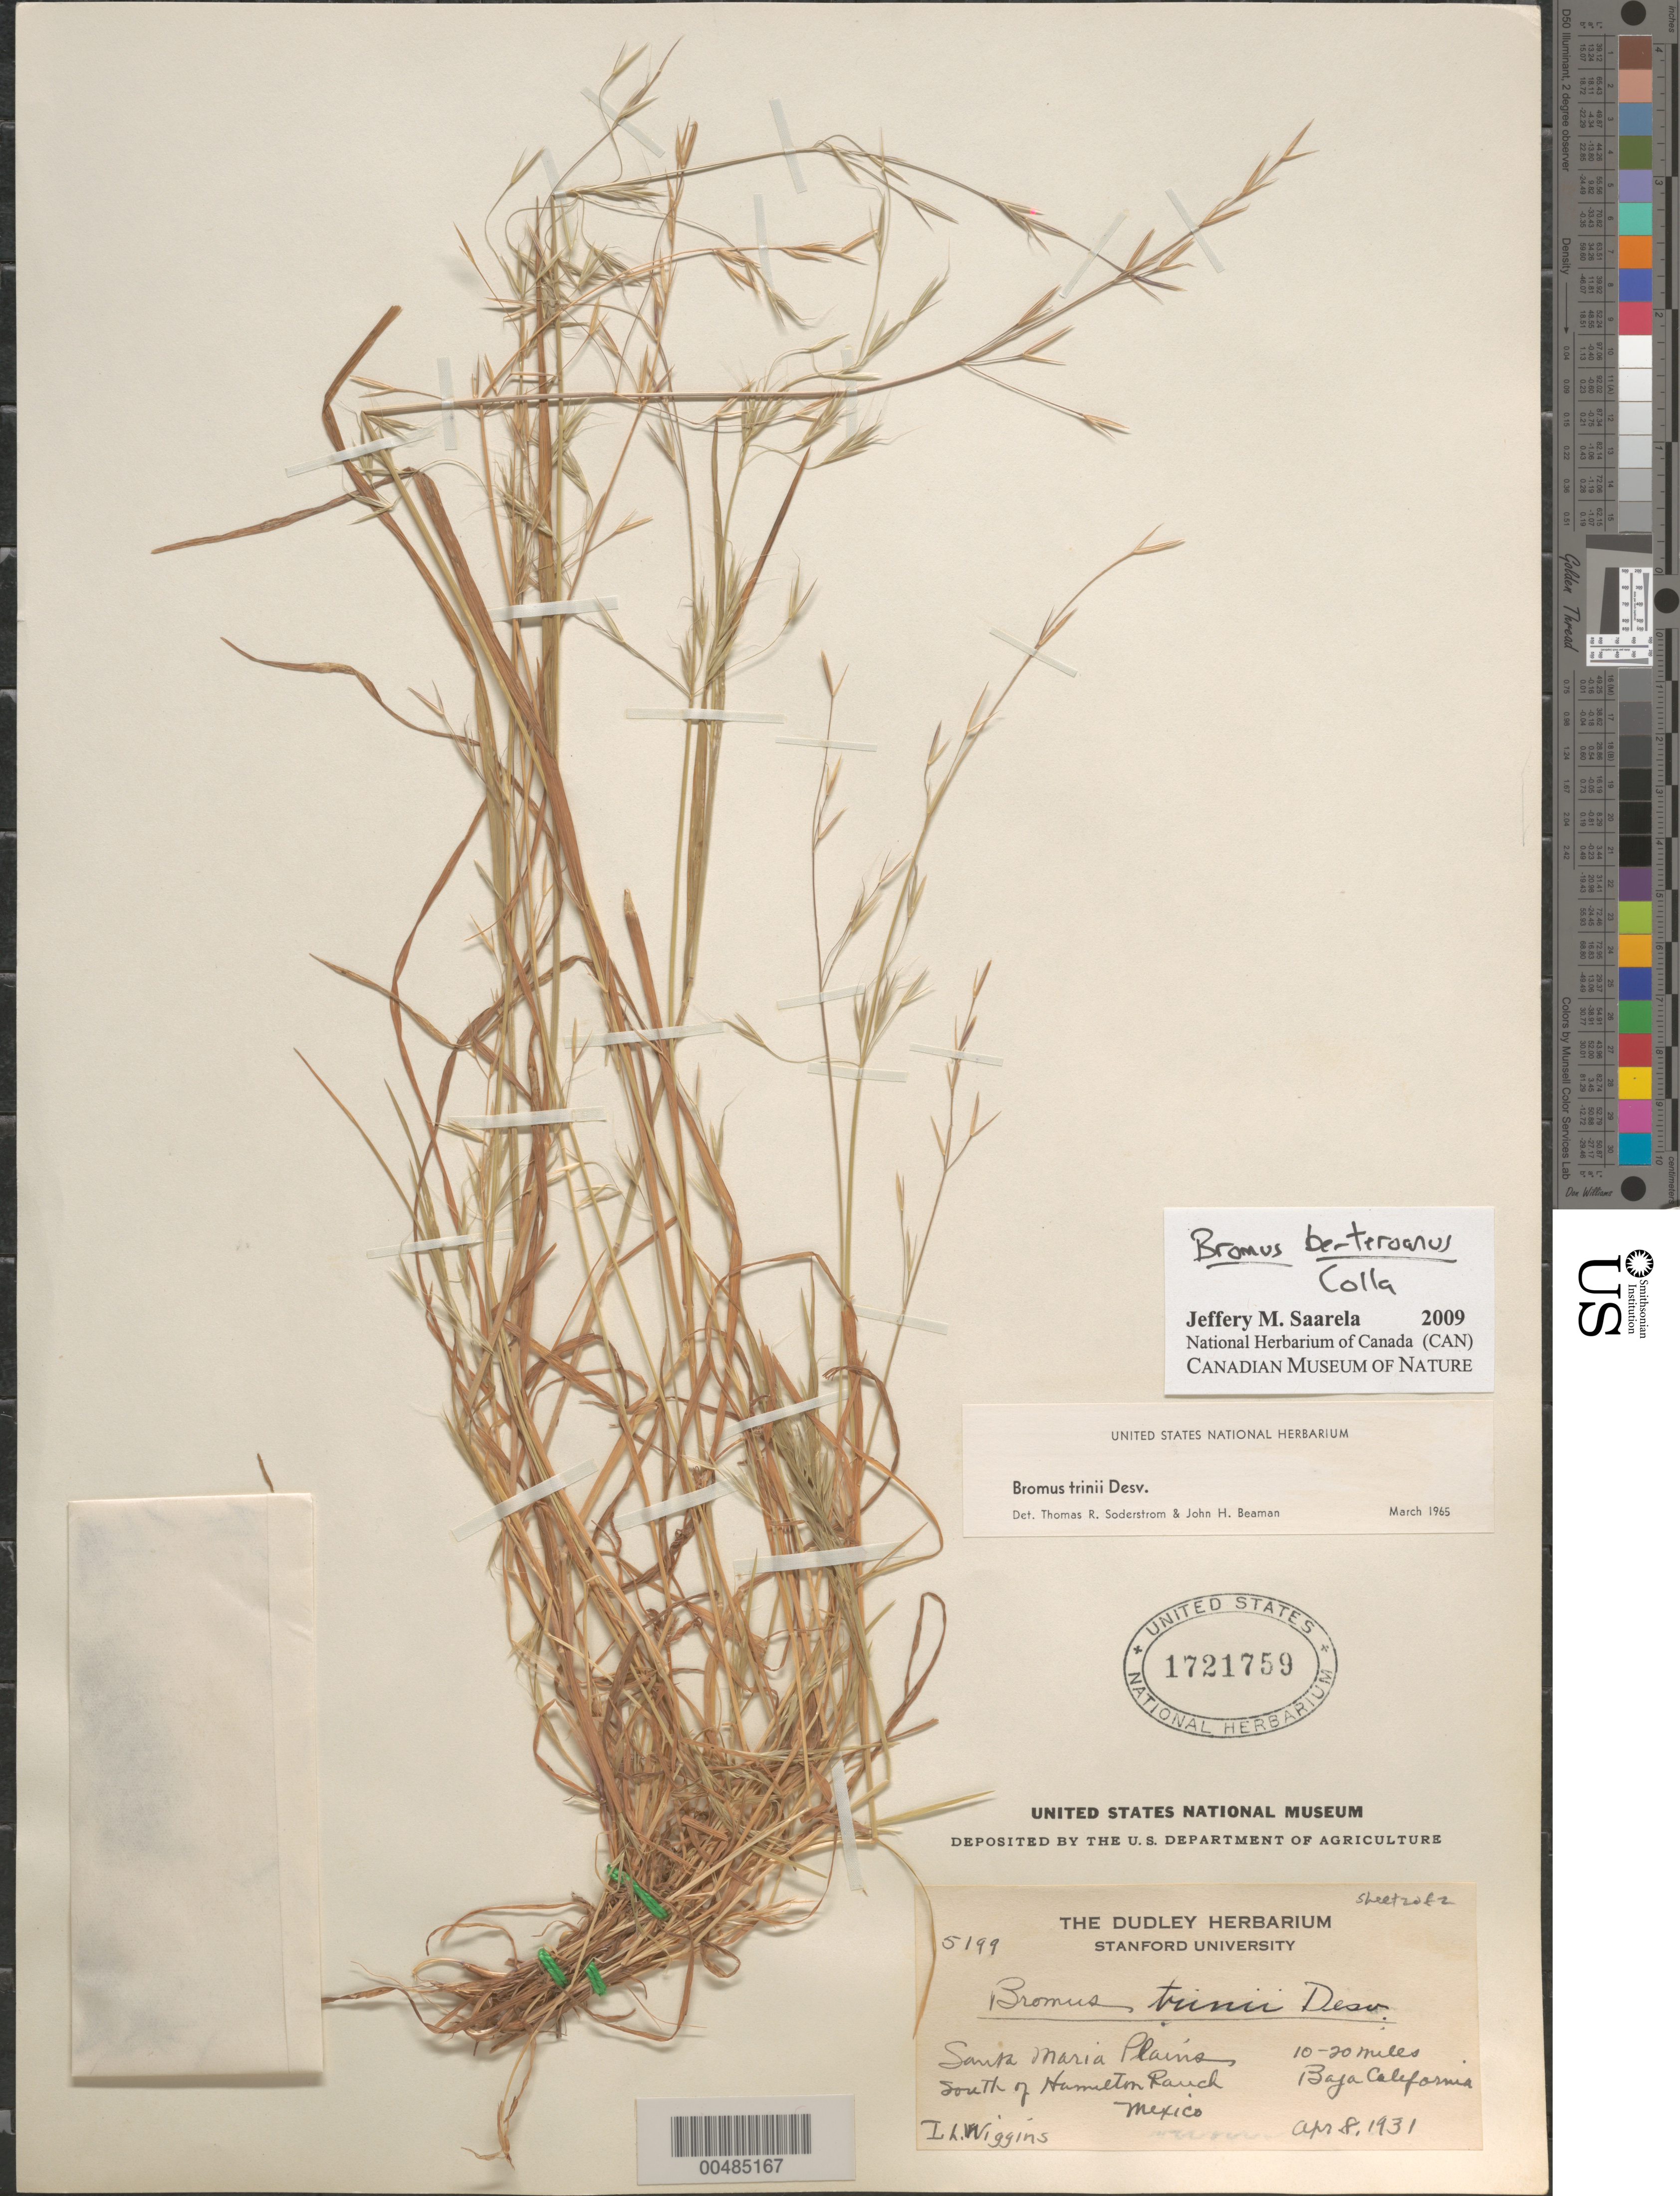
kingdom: Plantae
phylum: Tracheophyta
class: Liliopsida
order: Poales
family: Poaceae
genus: Bromus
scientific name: Bromus berteroanus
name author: Colla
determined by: Soderstrom, T. R.; Beaman, J. H.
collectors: I. L. Wiggins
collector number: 5199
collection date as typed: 8 Apr 1931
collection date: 1931-04-08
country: Mexico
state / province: Baja California Norte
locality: Santa Maria Plains, 10-20 mi S of Hamilton Ranch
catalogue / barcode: US 1721759